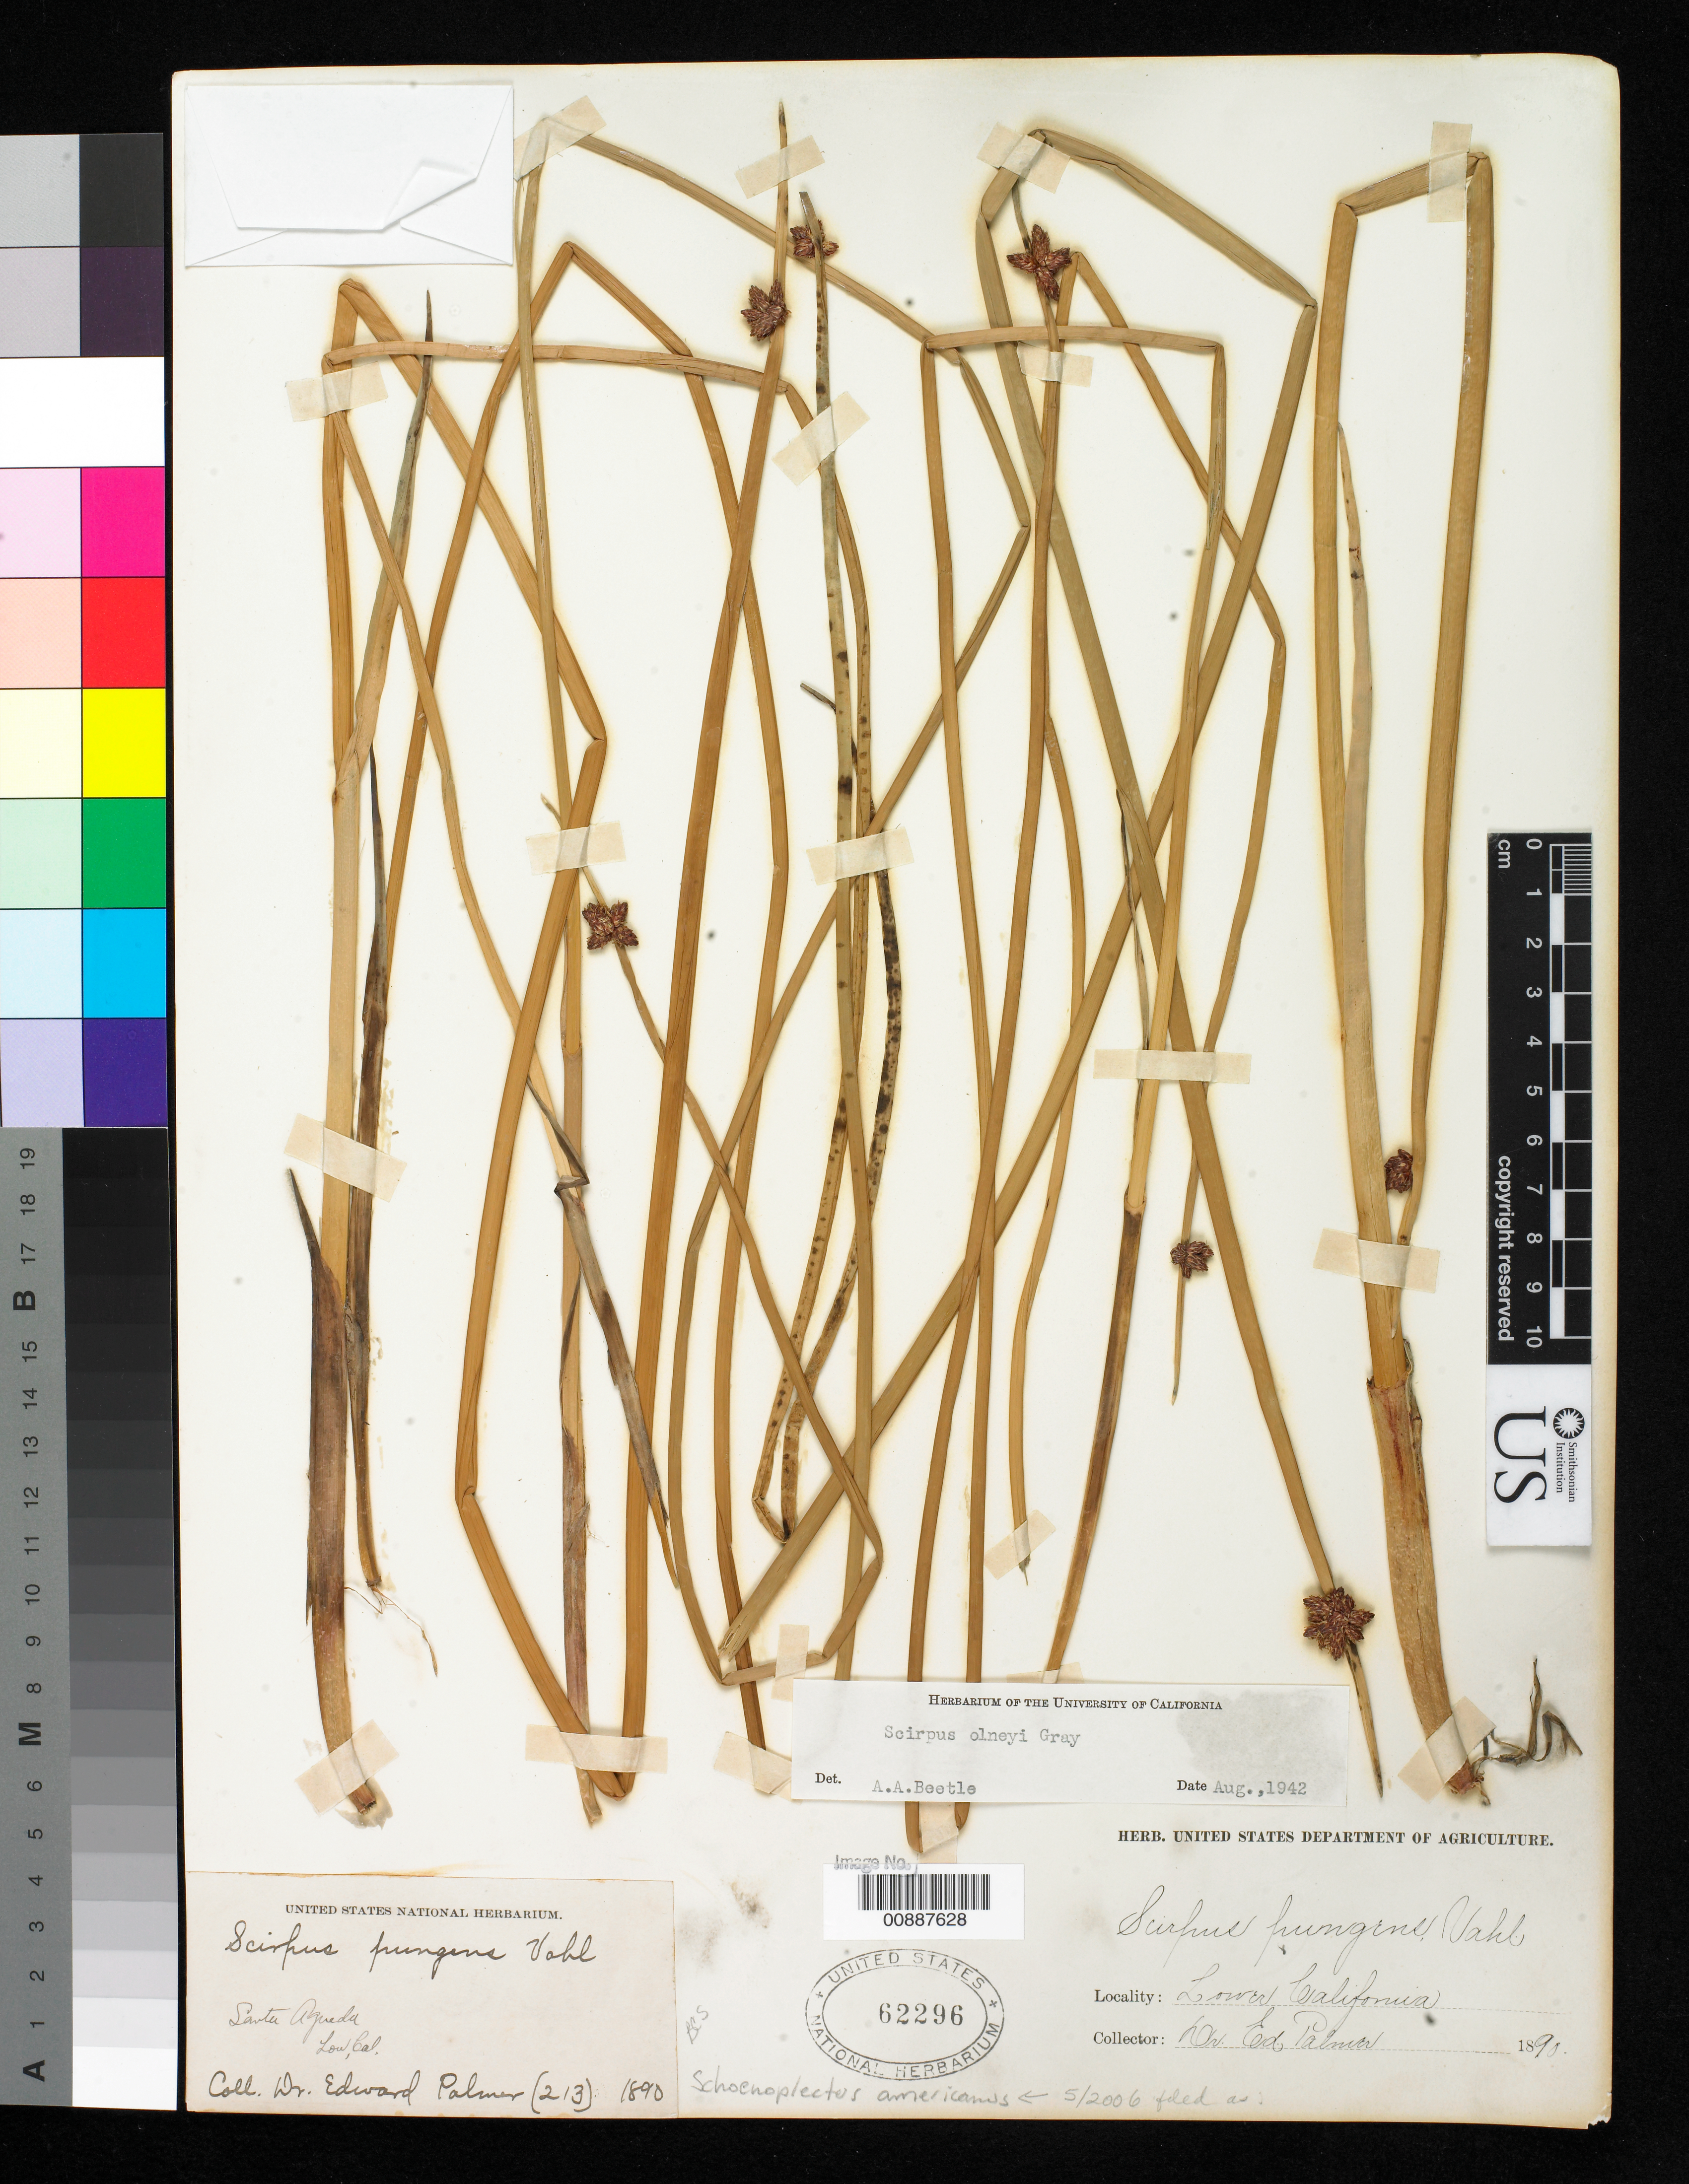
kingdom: Plantae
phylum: Tracheophyta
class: Liliopsida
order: Poales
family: Cyperaceae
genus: Schoenoplectus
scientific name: Schoenoplectus americanus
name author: (Pers.) Volkart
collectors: E. Palmer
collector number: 213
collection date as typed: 1890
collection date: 1890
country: Mexico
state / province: Baja California Sur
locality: Santa Agueda, Baja California Sur.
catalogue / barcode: US 62296